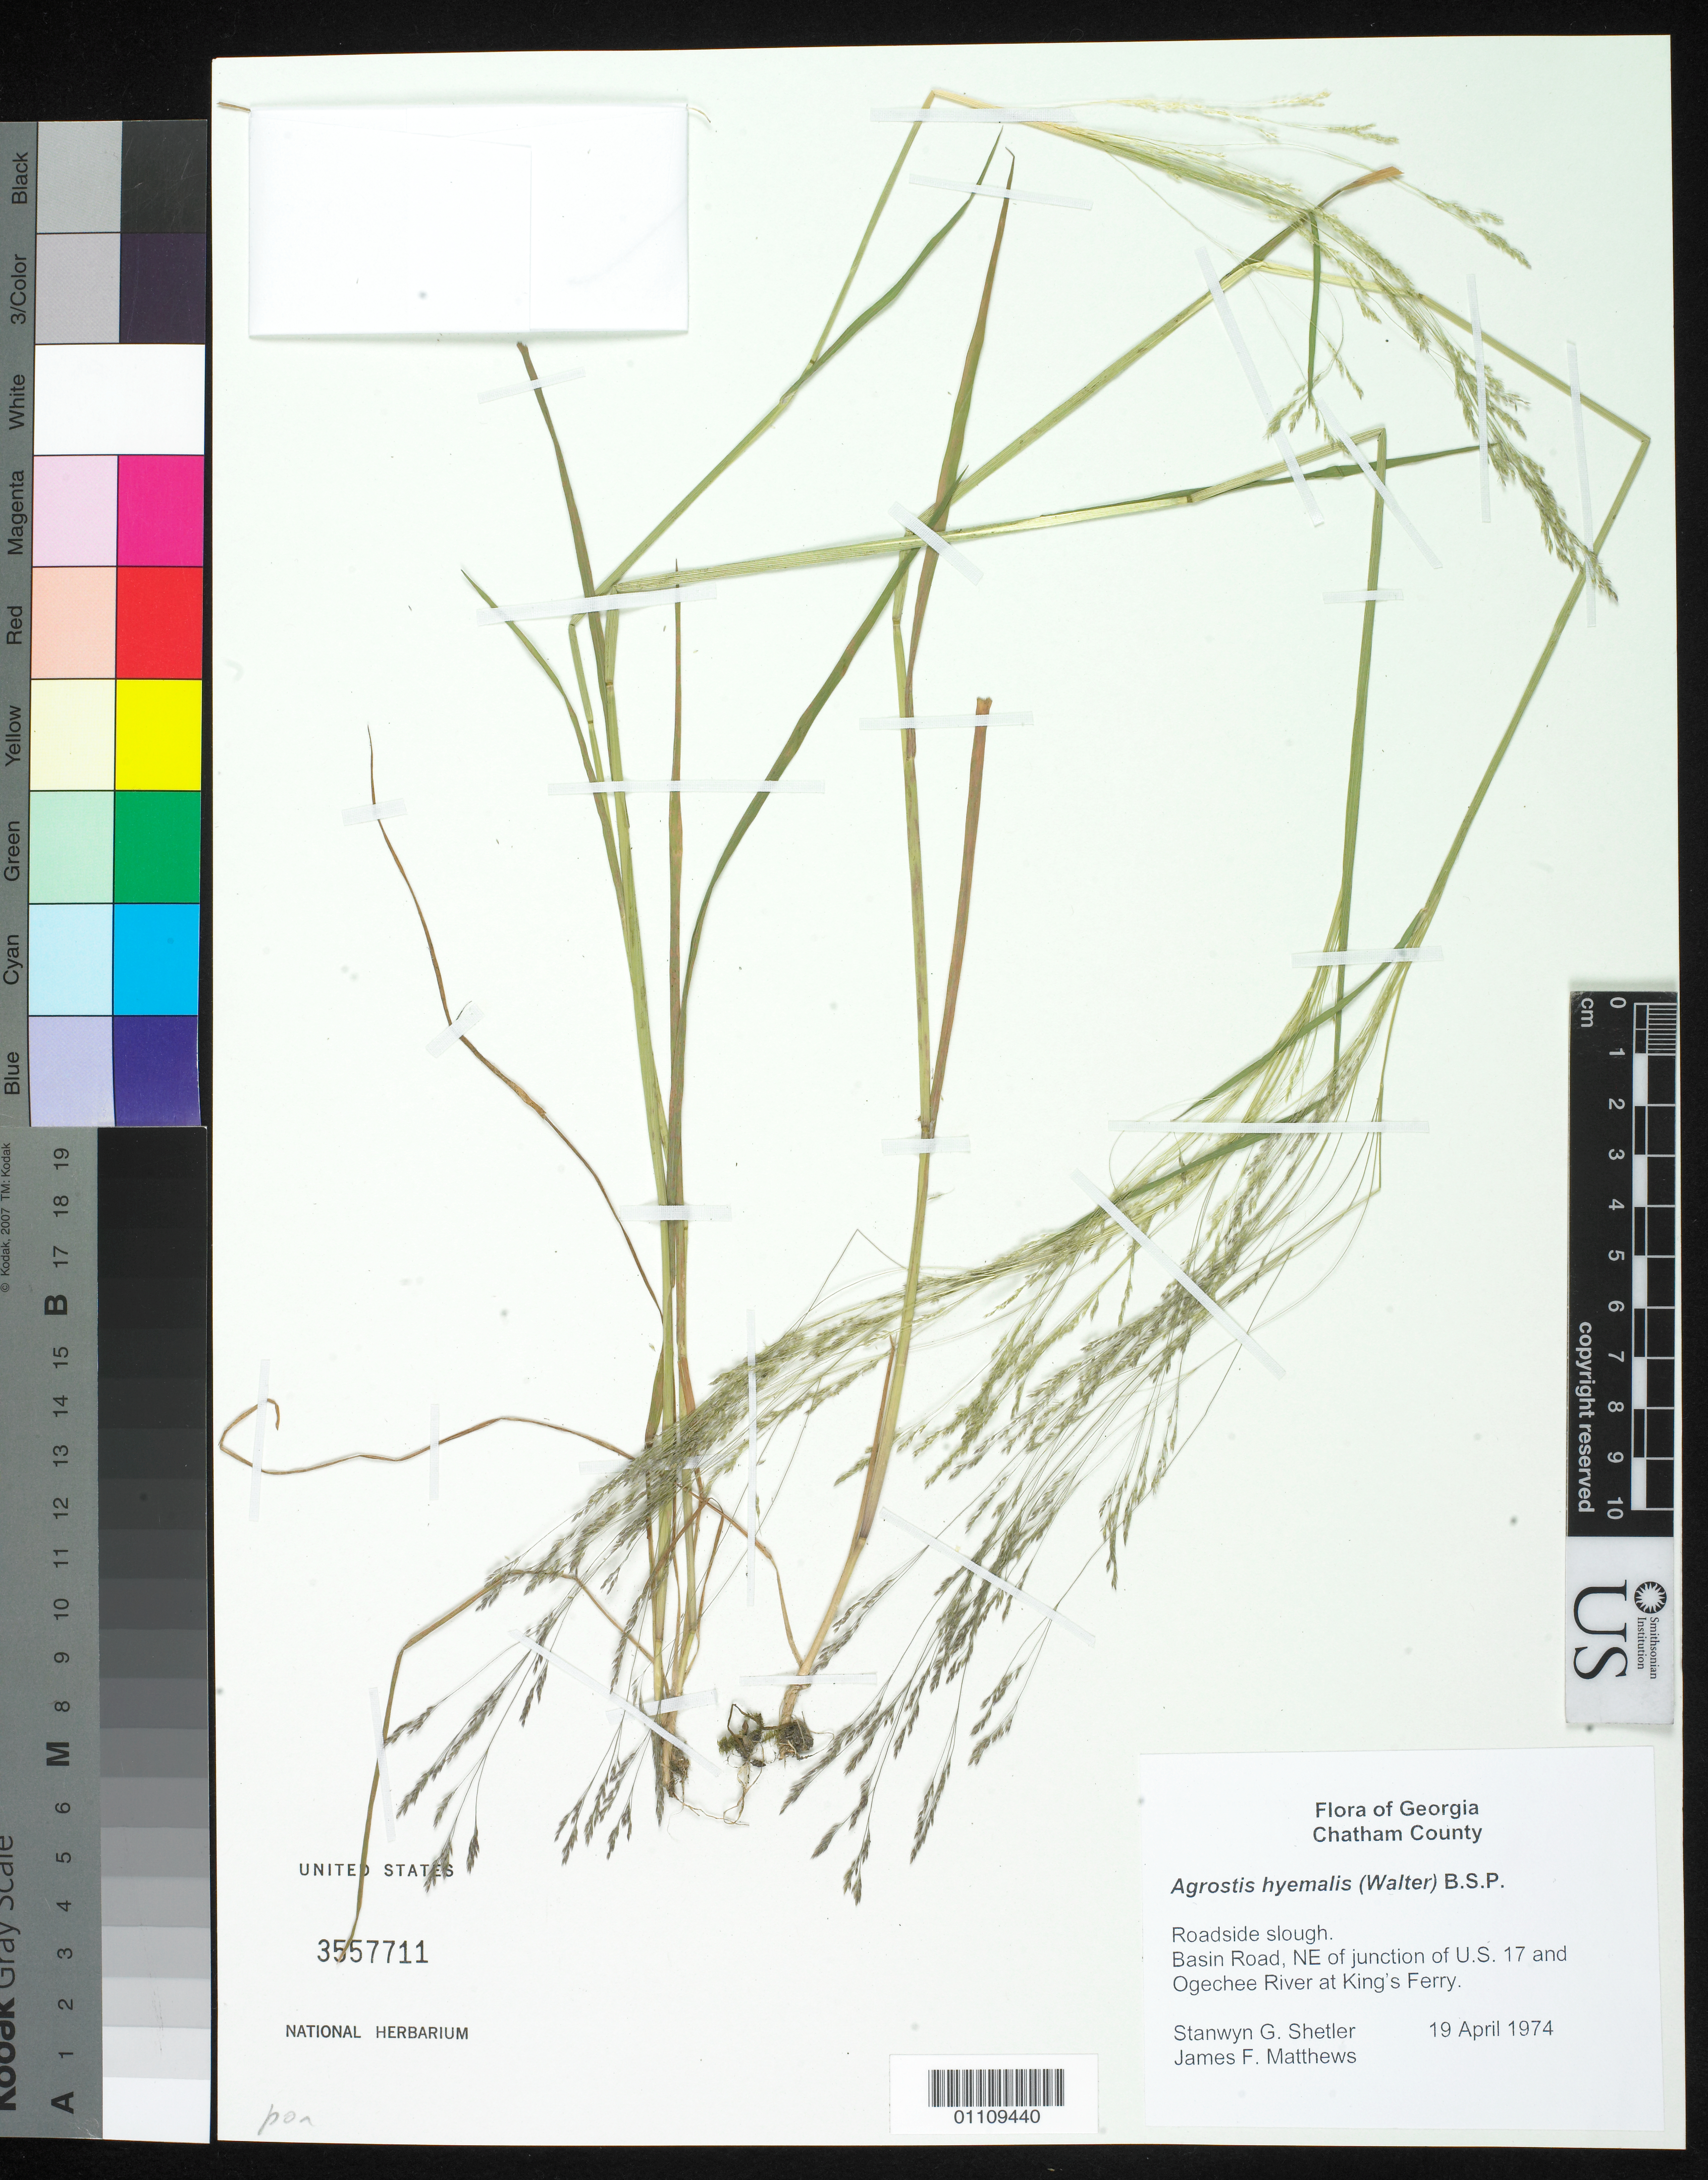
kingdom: Plantae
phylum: Tracheophyta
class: Liliopsida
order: Poales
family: Poaceae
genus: Agrostis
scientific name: Agrostis hyemalis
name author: (Walter) Britton et al.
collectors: S. Shetler & J. F. Matthews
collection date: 1974-04-19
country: United States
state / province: Georgia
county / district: Chatham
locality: Basin Road, NE of junction of U.S. 17 and Ogechee River at King's Ferry.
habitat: Roadside slough.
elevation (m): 158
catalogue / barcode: US 3557711